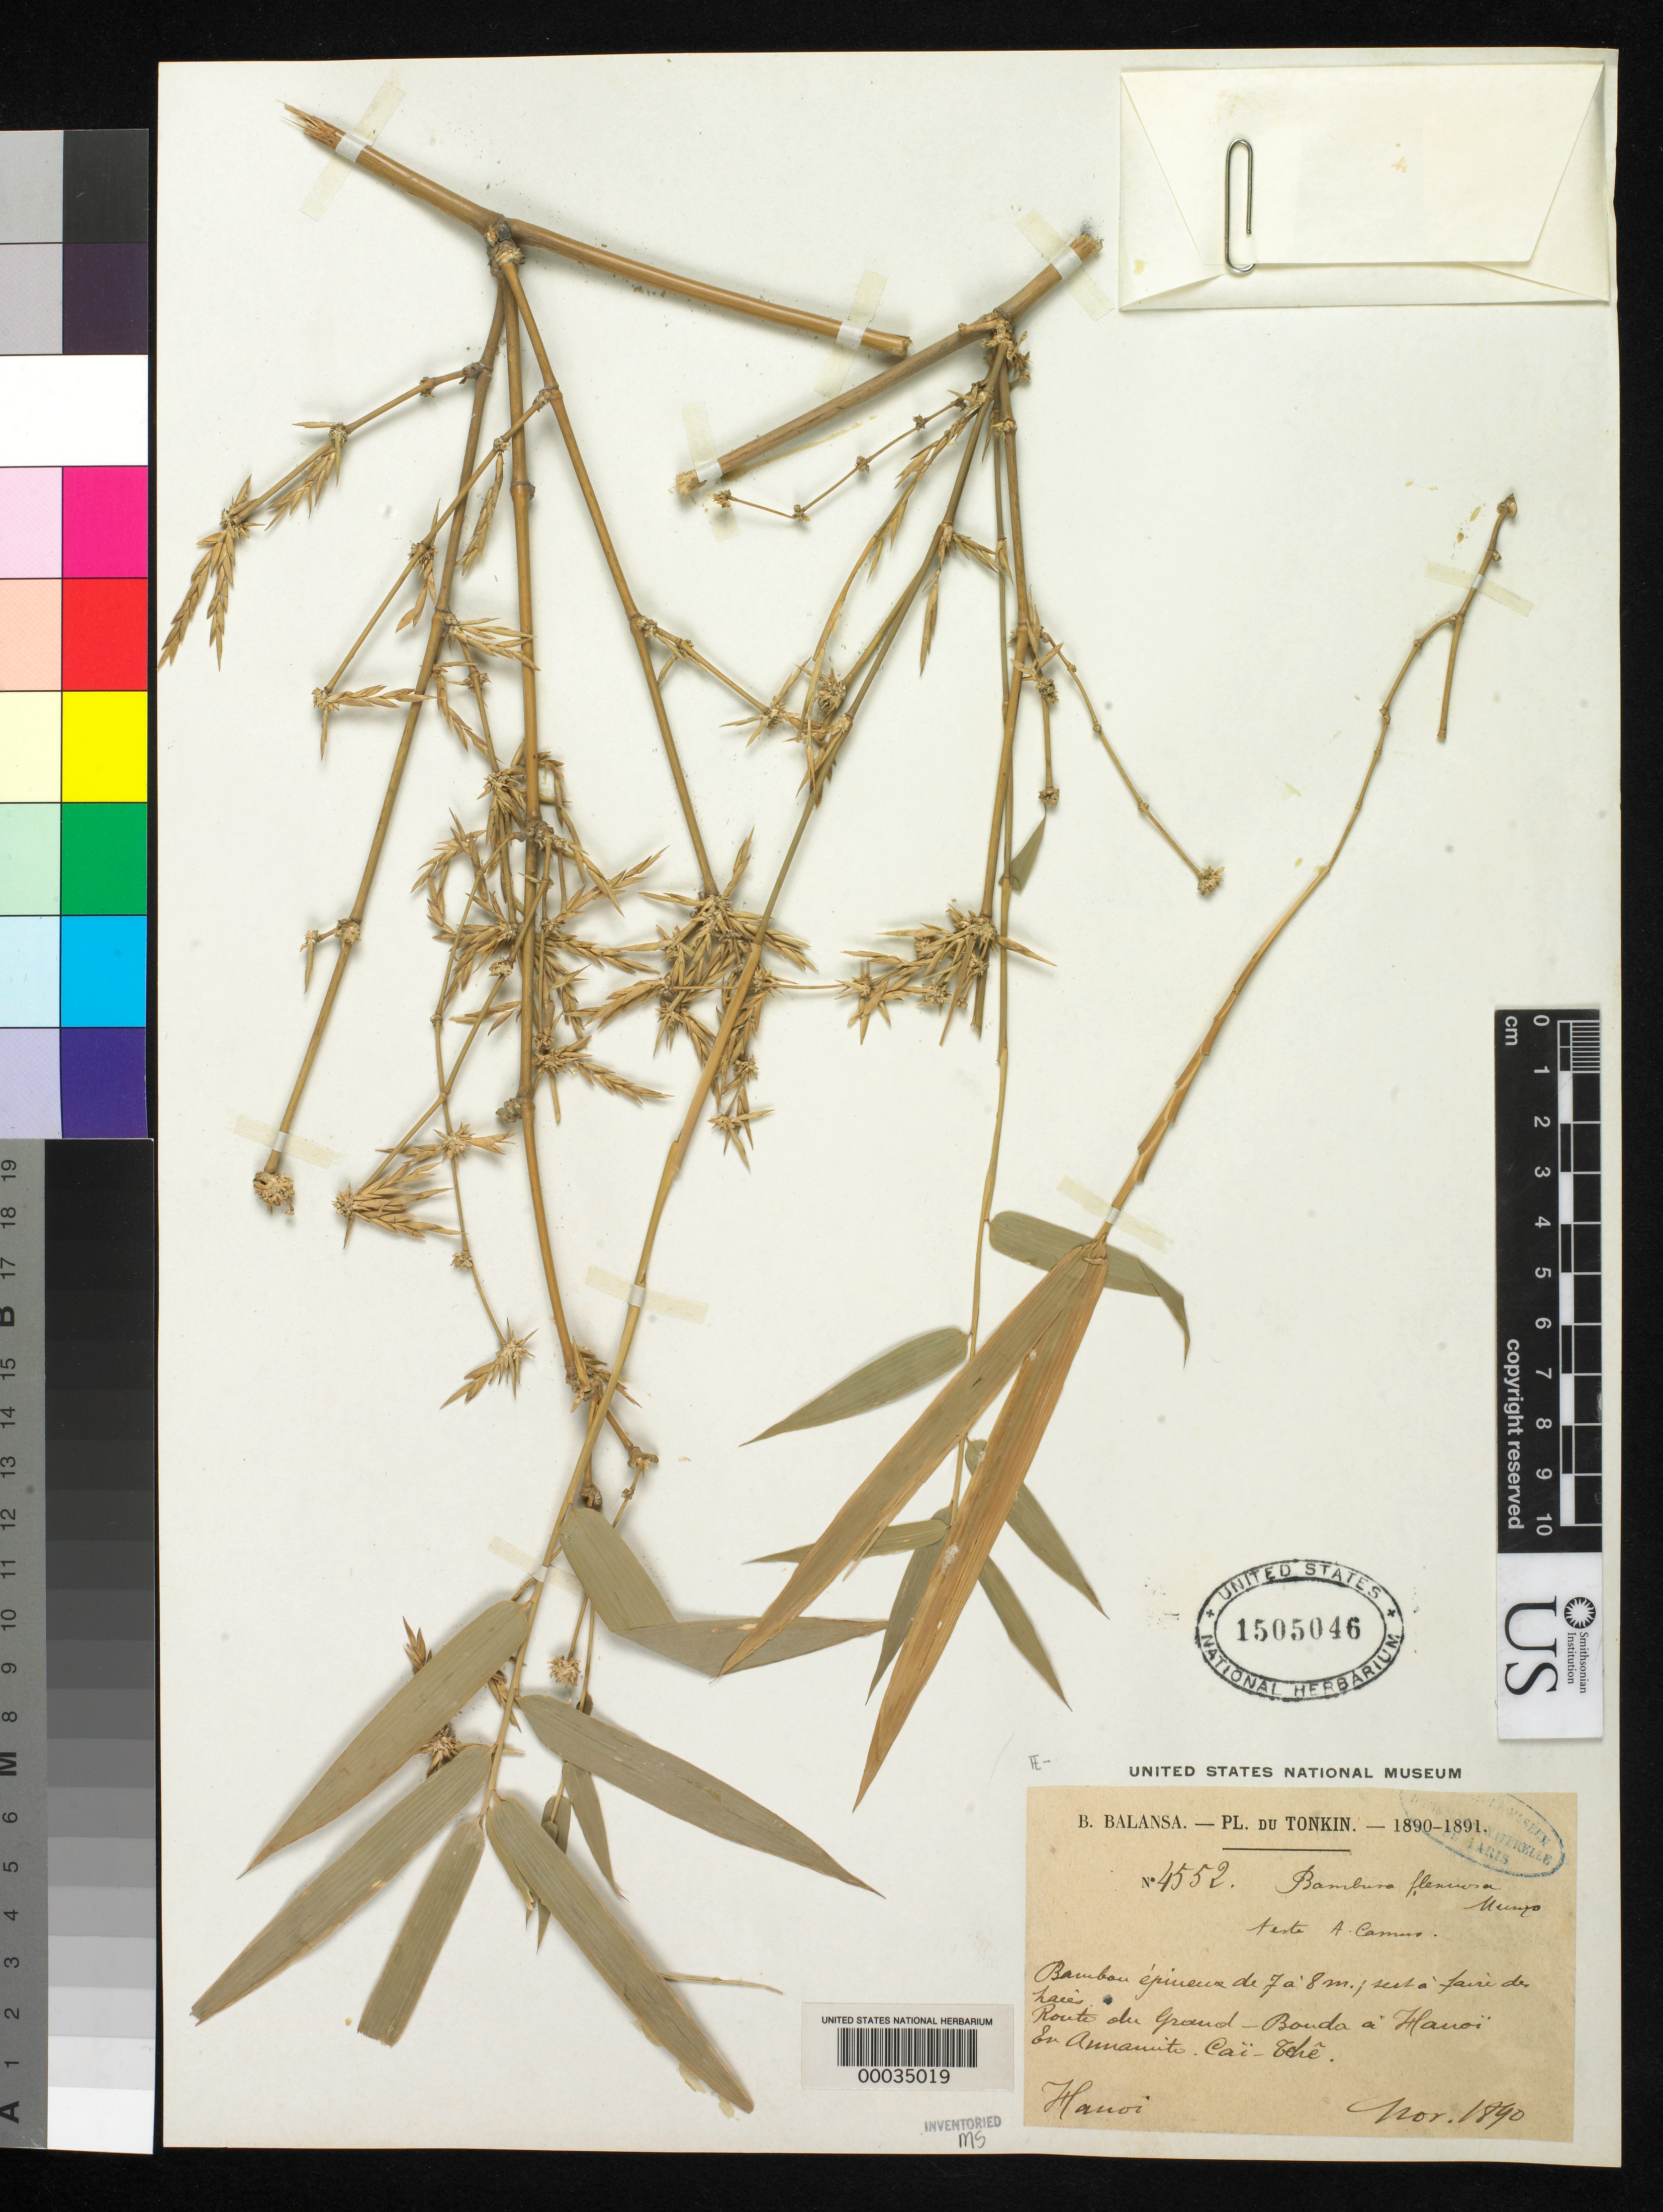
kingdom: Plantae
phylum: Tracheophyta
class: Liliopsida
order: Poales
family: Poaceae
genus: Bambusa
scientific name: Bambusa spinosa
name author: Roxb.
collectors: B. Balansa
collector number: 4552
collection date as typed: Nov 1890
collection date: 1890-11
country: Vietnam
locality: Hanoi, tonkin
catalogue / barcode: US 1505046